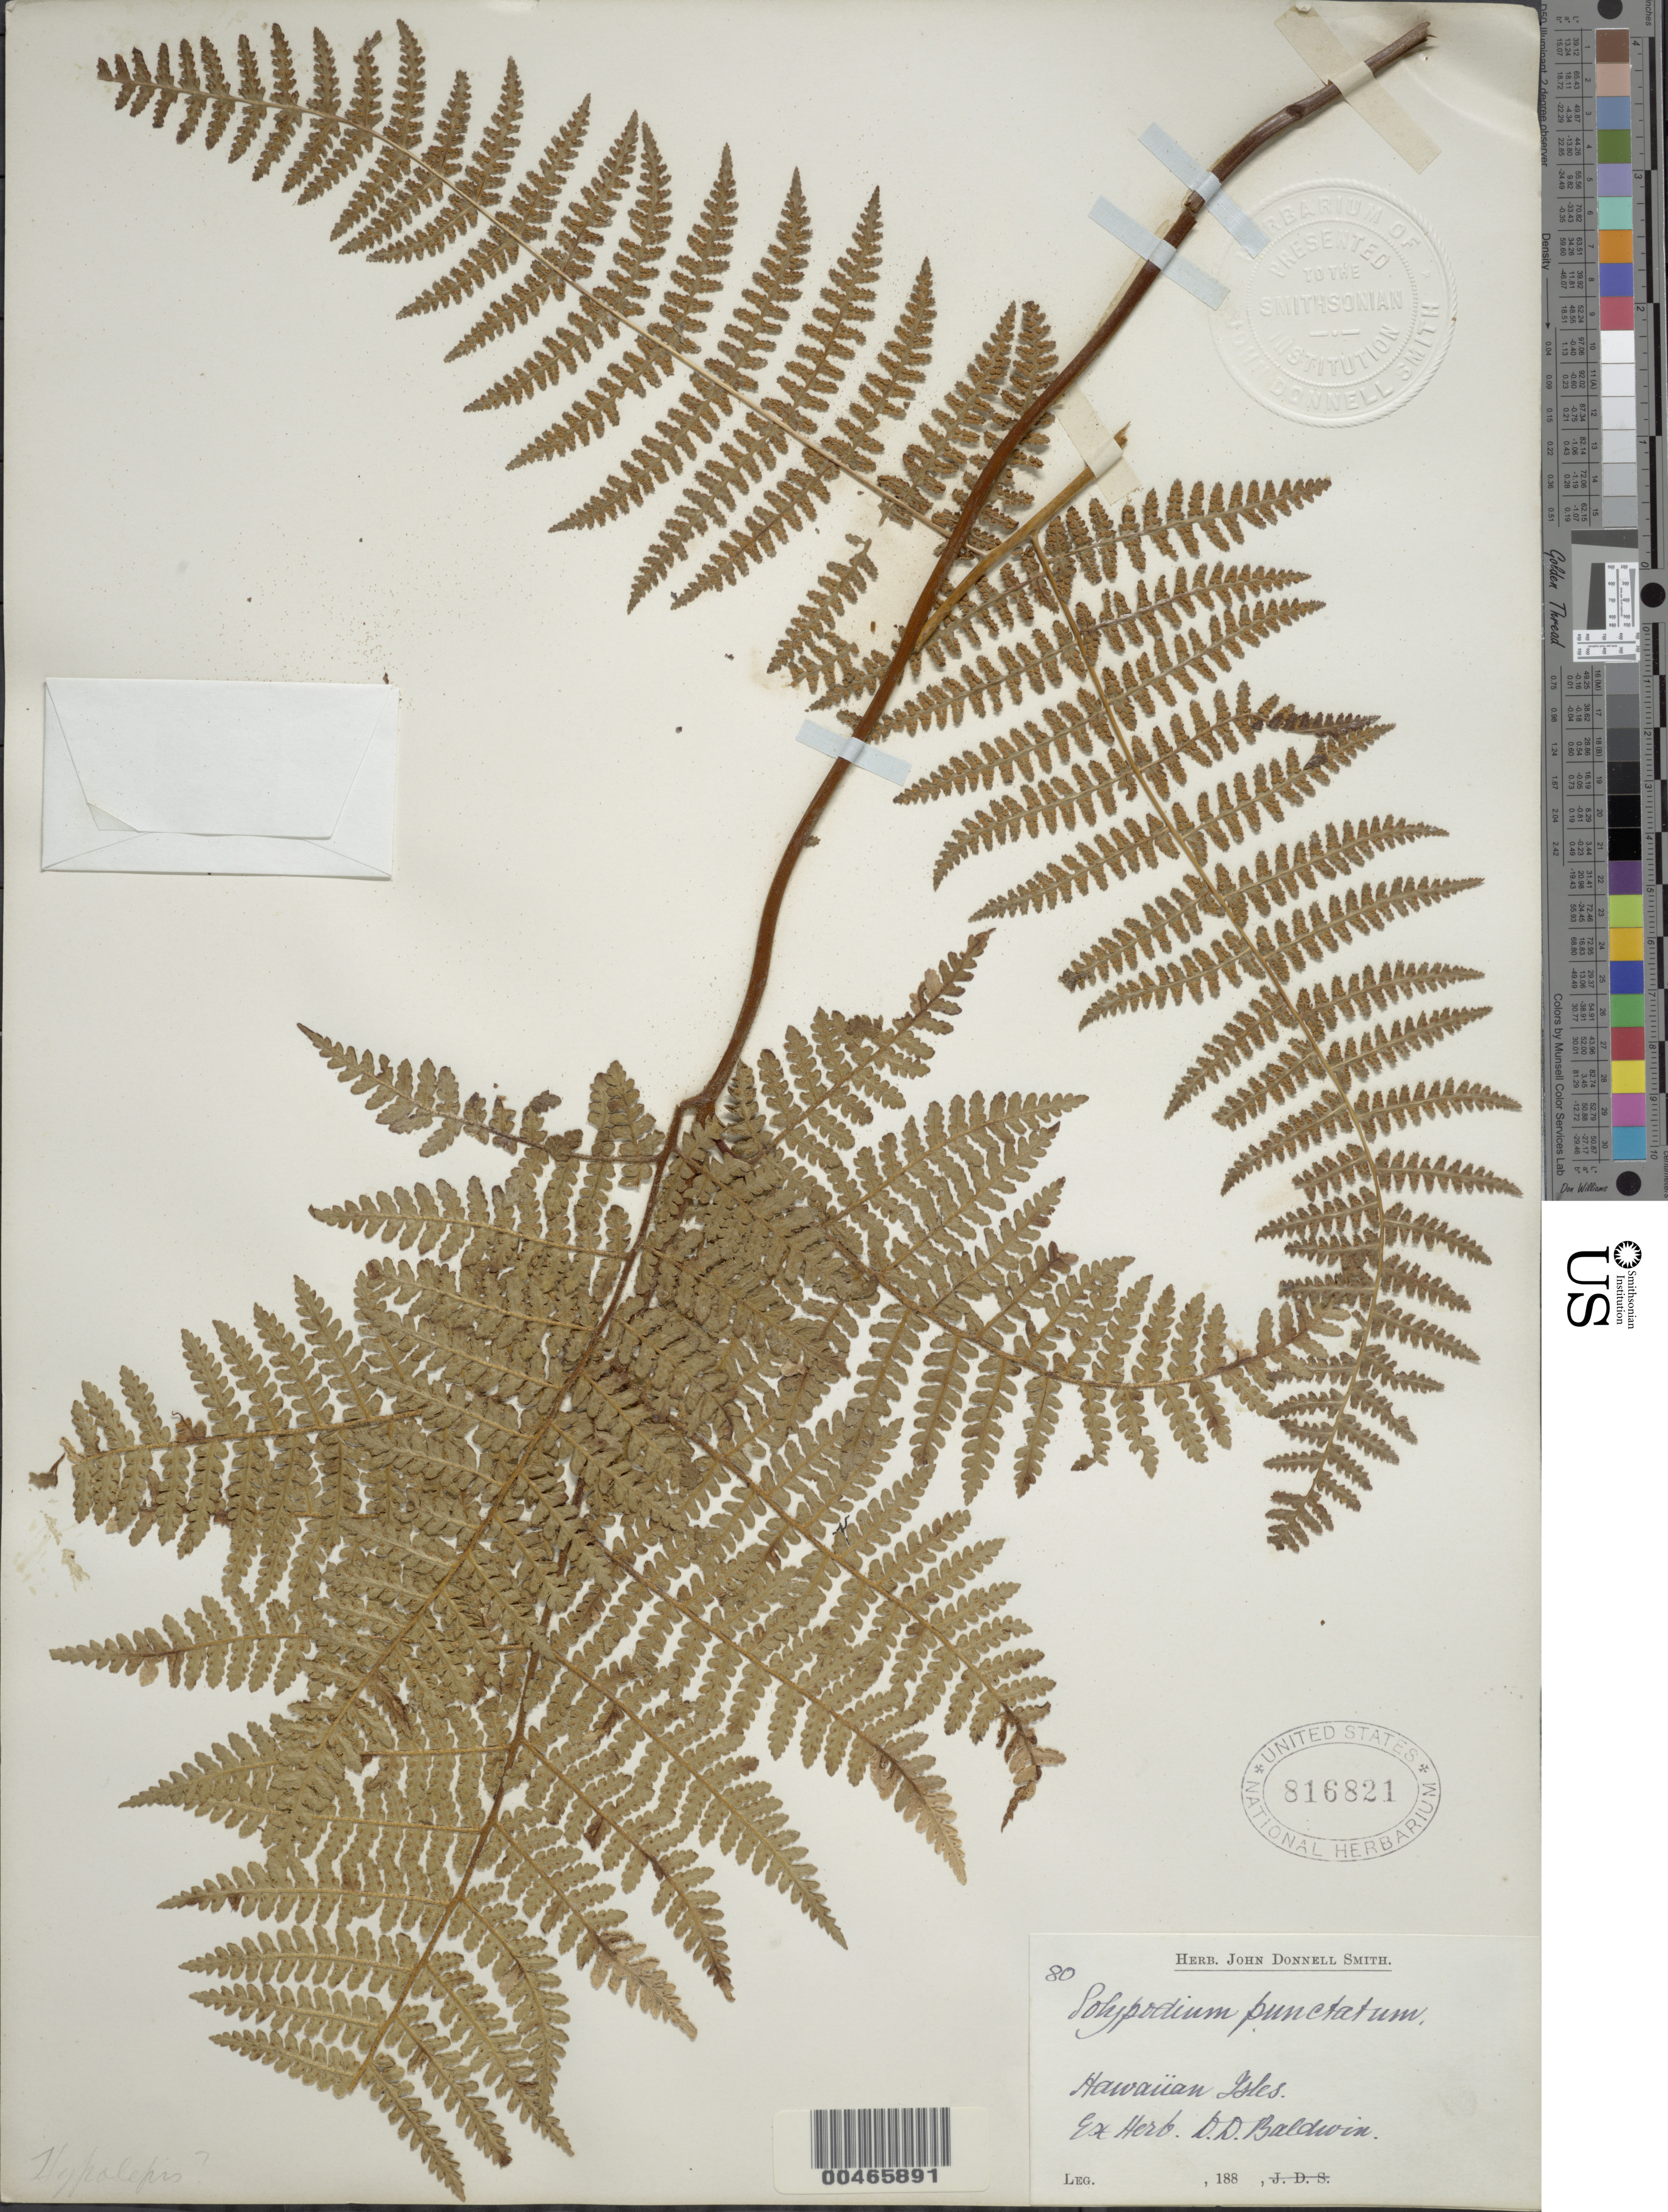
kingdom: Plantae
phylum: Tracheophyta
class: Polypodiopsida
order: Polypodiales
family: Dennstaedtiaceae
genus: Hypolepis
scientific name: Hypolepis punctata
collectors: D. Baldwin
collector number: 80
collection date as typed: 188-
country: United States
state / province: Hawaii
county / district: Hawaii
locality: Hawaiian Isles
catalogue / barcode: US 816821